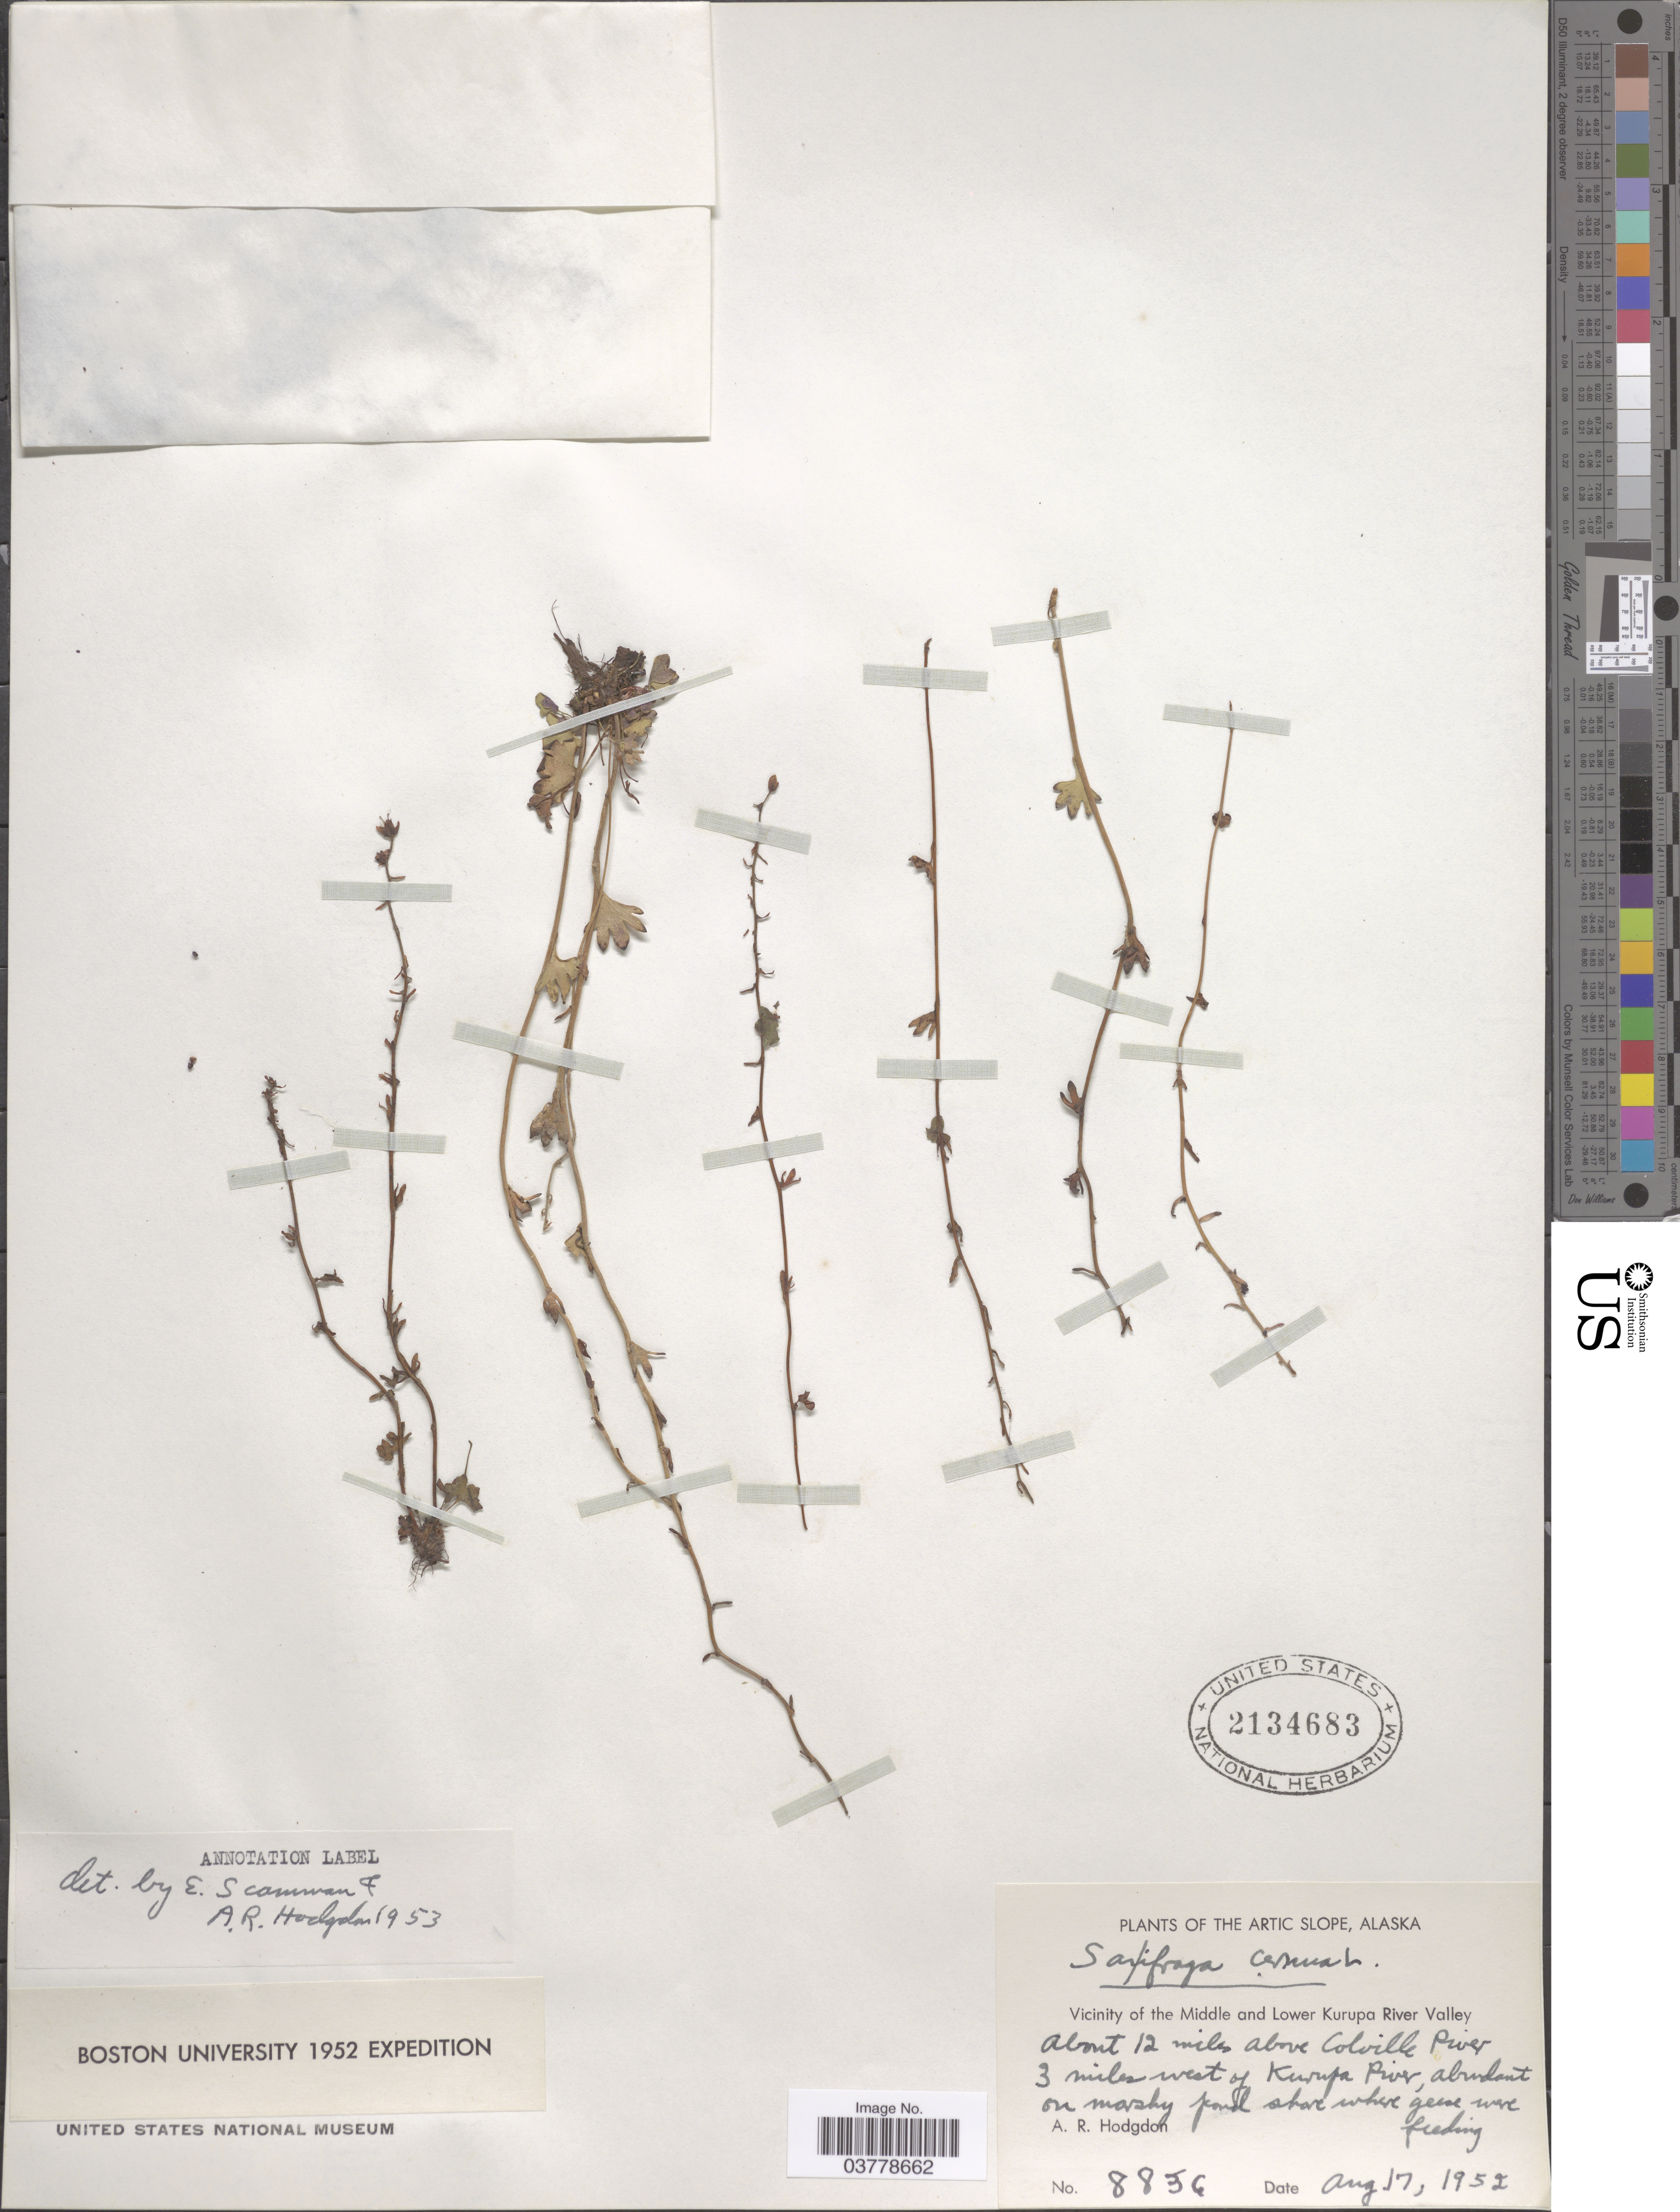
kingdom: Plantae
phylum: Tracheophyta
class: Magnoliopsida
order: Saxifragales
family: Saxifragaceae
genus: Saxifraga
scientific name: Saxifraga cernua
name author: L.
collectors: A. R. Hodgdon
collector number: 8836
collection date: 1952-08-17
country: United States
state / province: Alaska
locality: The Arctic Slope. Vicinity of the Middle and Lower Kurupa River Valley. About 12 miles above Colville River. 3 miles west of Kurupa River.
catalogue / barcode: US 2134683